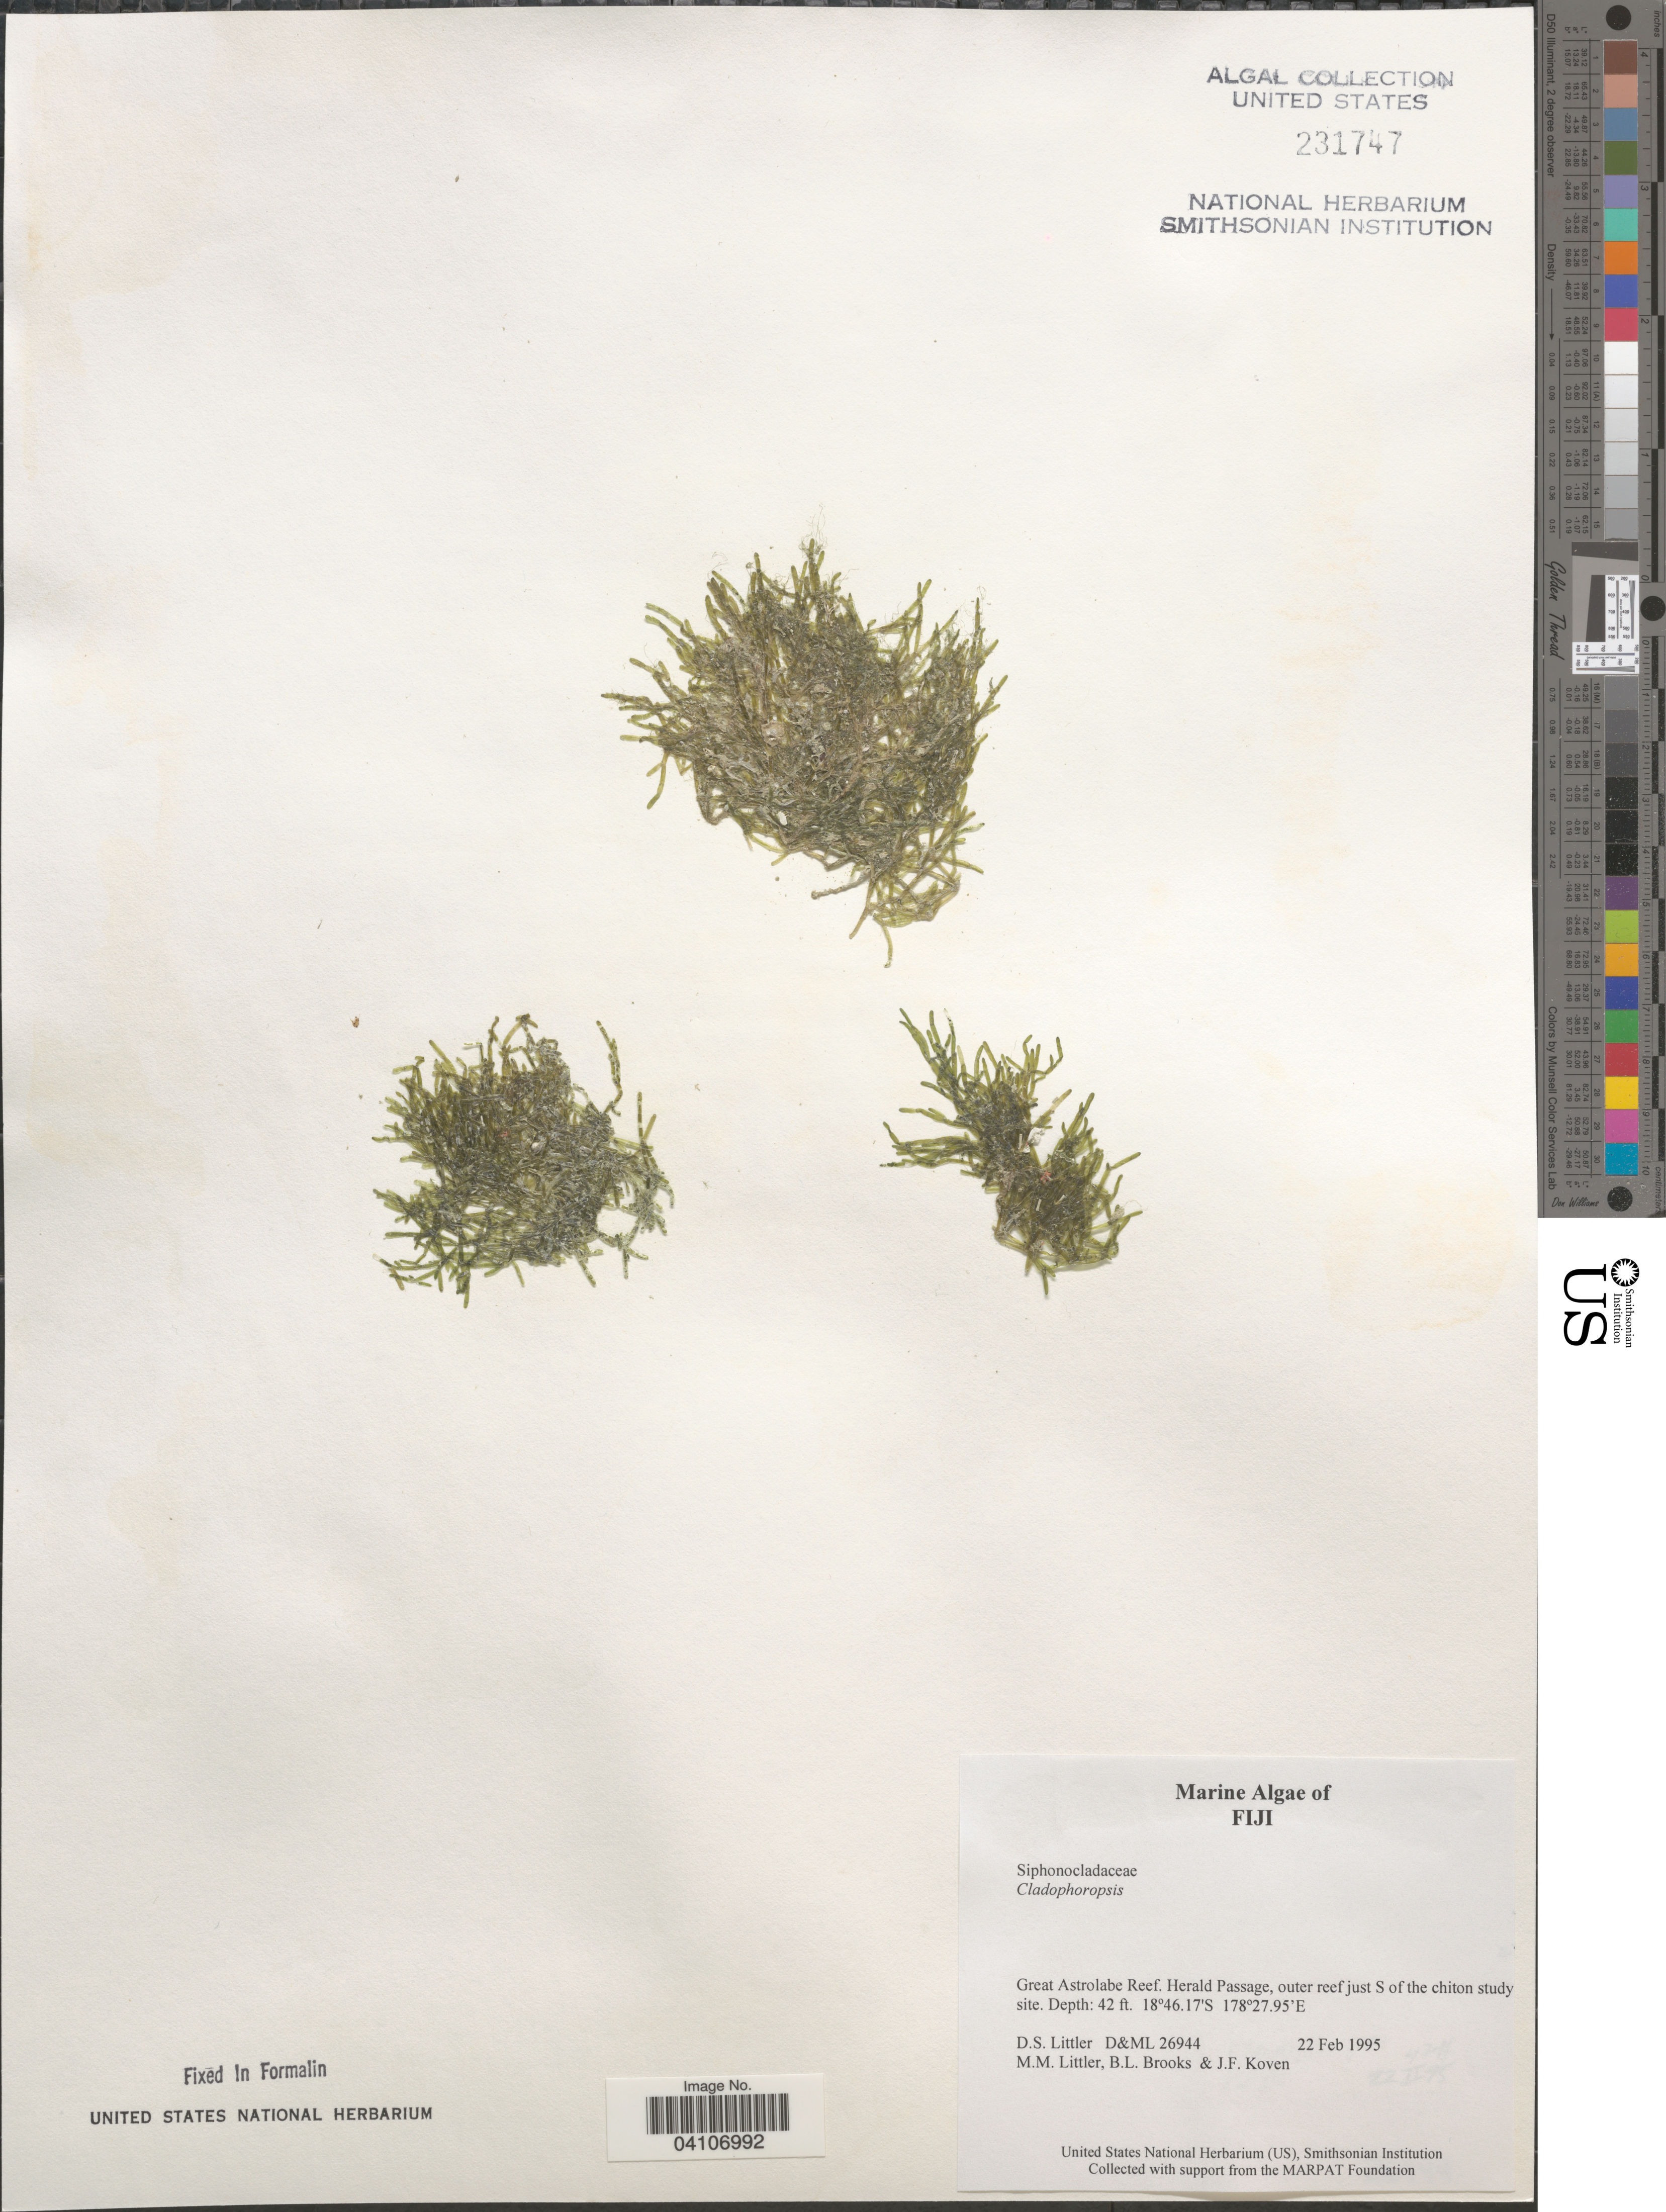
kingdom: Plantae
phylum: Chlorophyta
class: Ulvophyceae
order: Siphonocladales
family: Boodleaceae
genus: Cladophoropsis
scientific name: Cladophoropsis sp.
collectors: D. S. Littler, B. Brooks & J. Koven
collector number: D&ML26944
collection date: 1995-02-22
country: Fiji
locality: Great Astrolabe Reef. Herald Passage, outer reef just S of the chiton study site.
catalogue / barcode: US 231747